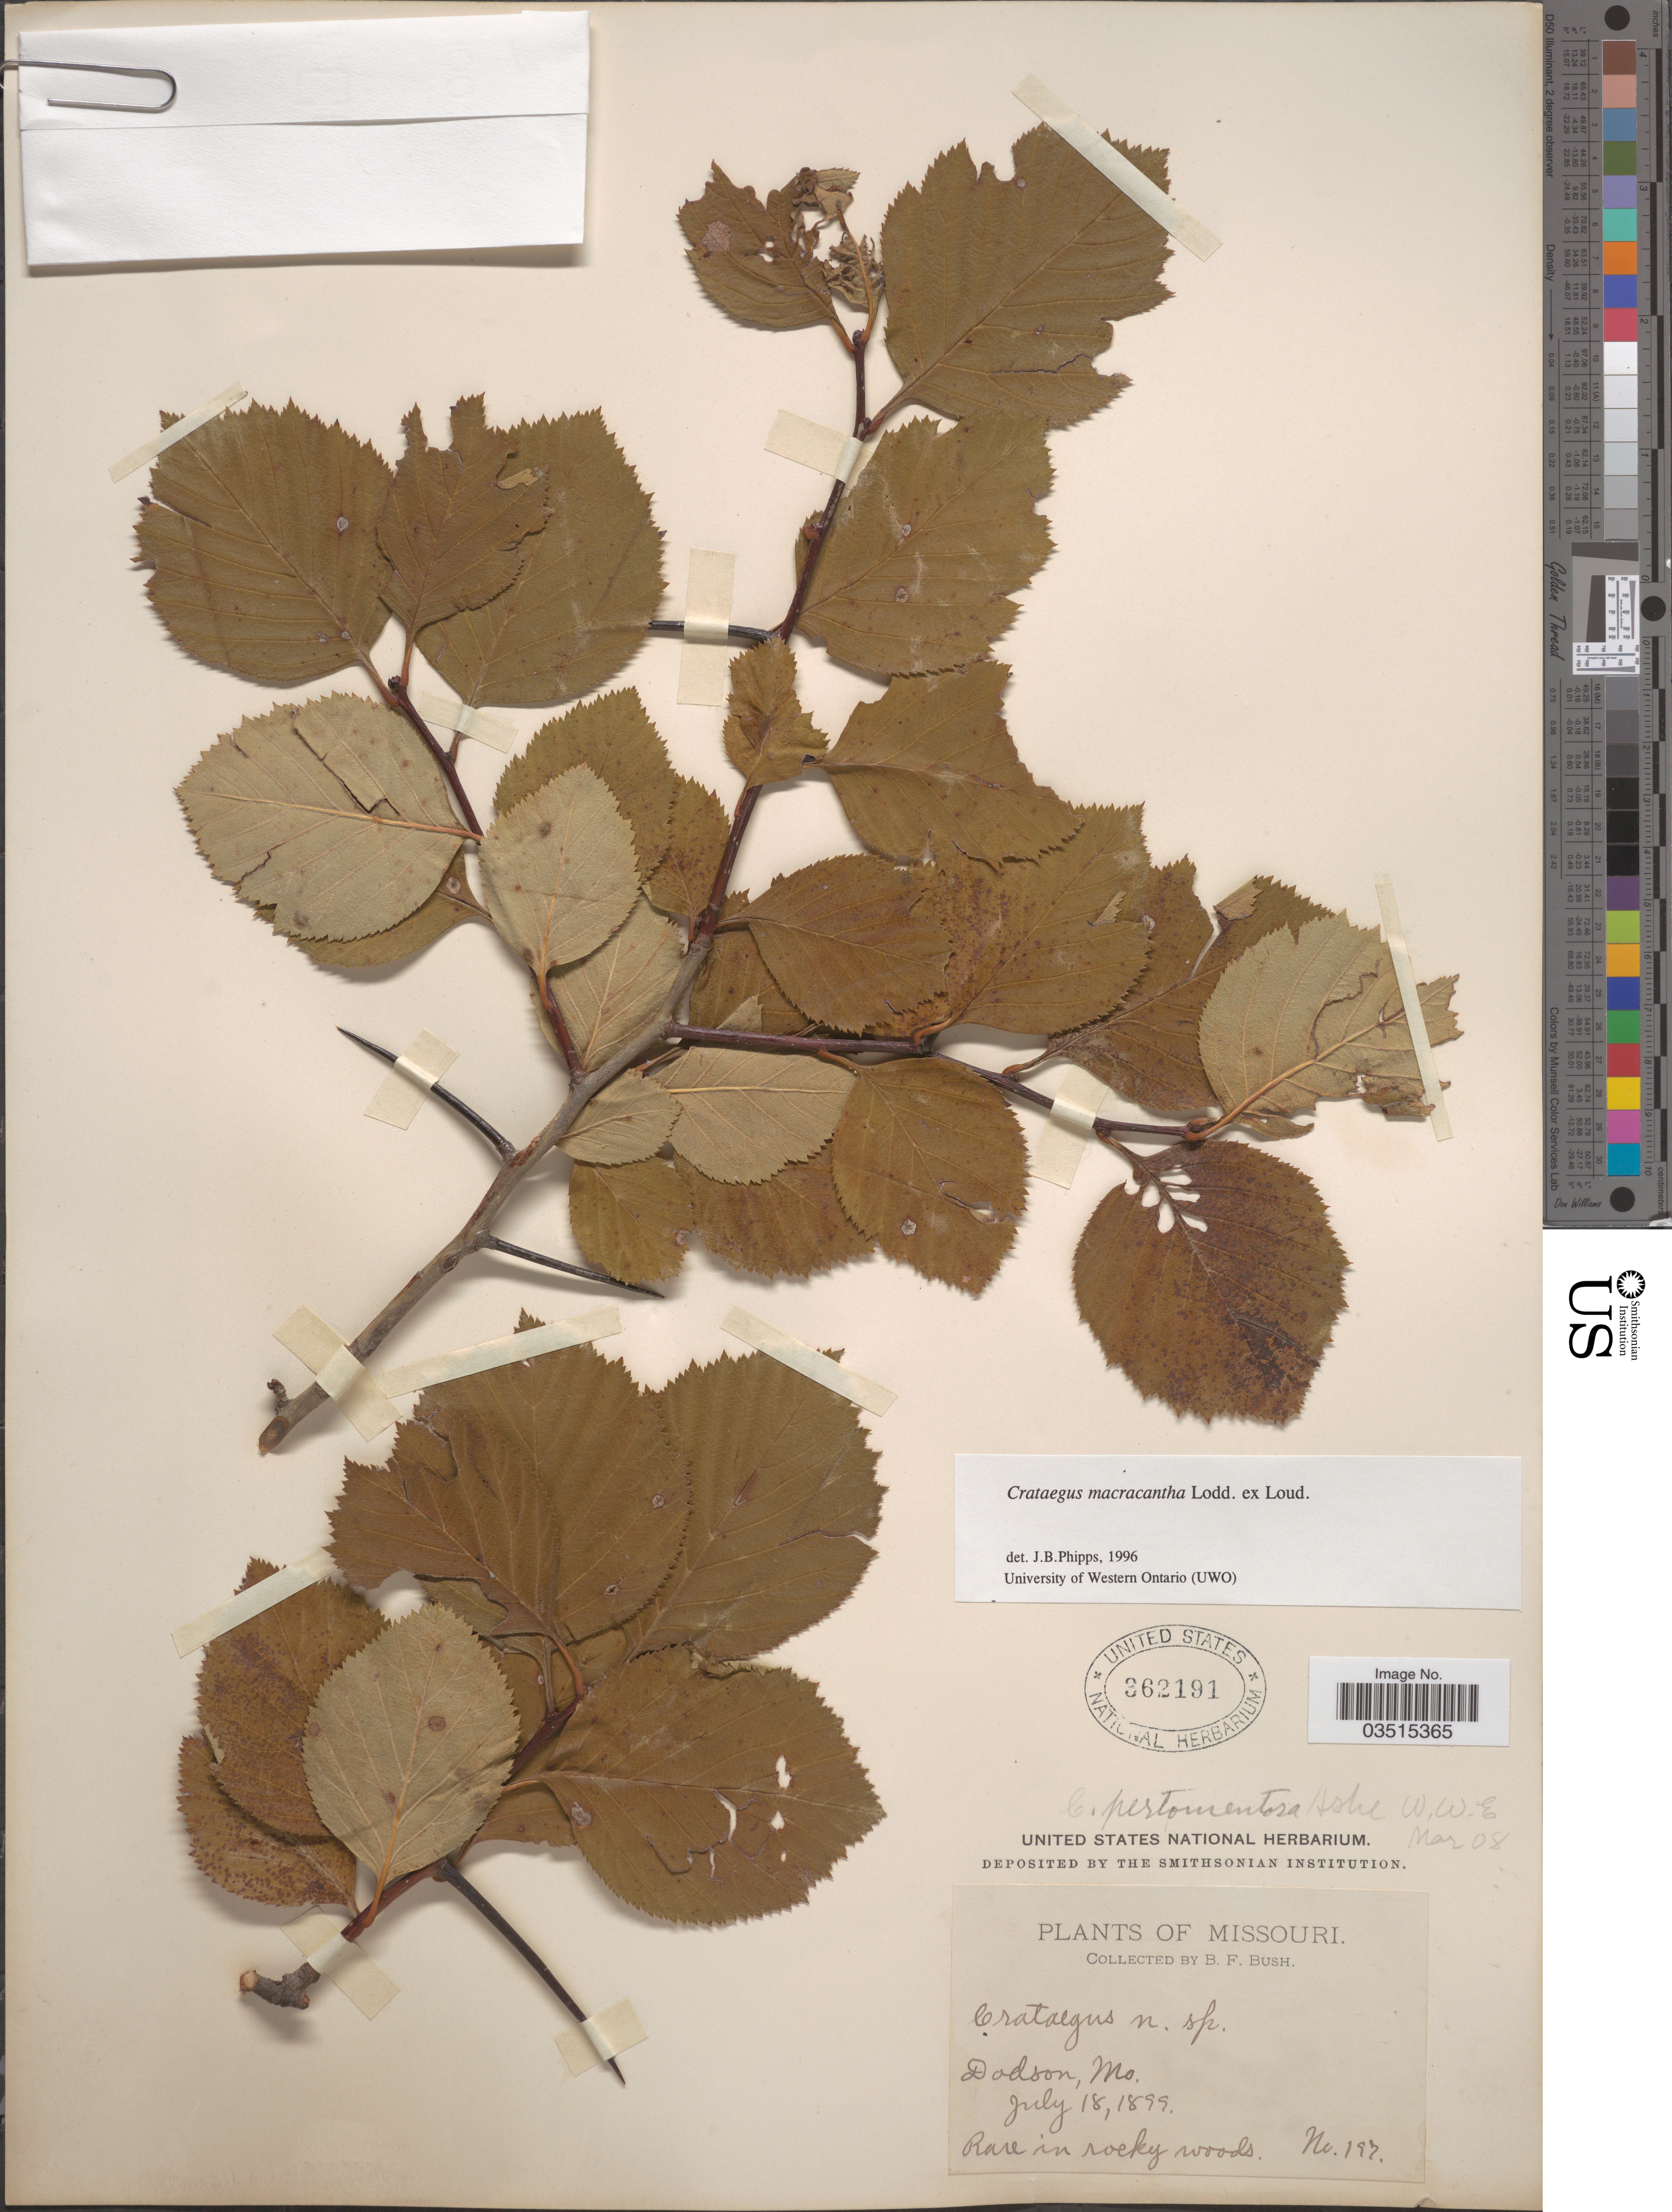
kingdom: Plantae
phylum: Tracheophyta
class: Magnoliopsida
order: Rosales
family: Rosaceae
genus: Crataegus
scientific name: Crataegus macracantha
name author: (Lindl.) Lodd. ex Loudon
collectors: B. F. Bush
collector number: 197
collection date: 1899-07-18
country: United States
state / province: Missouri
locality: Dodson.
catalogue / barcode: US 362191